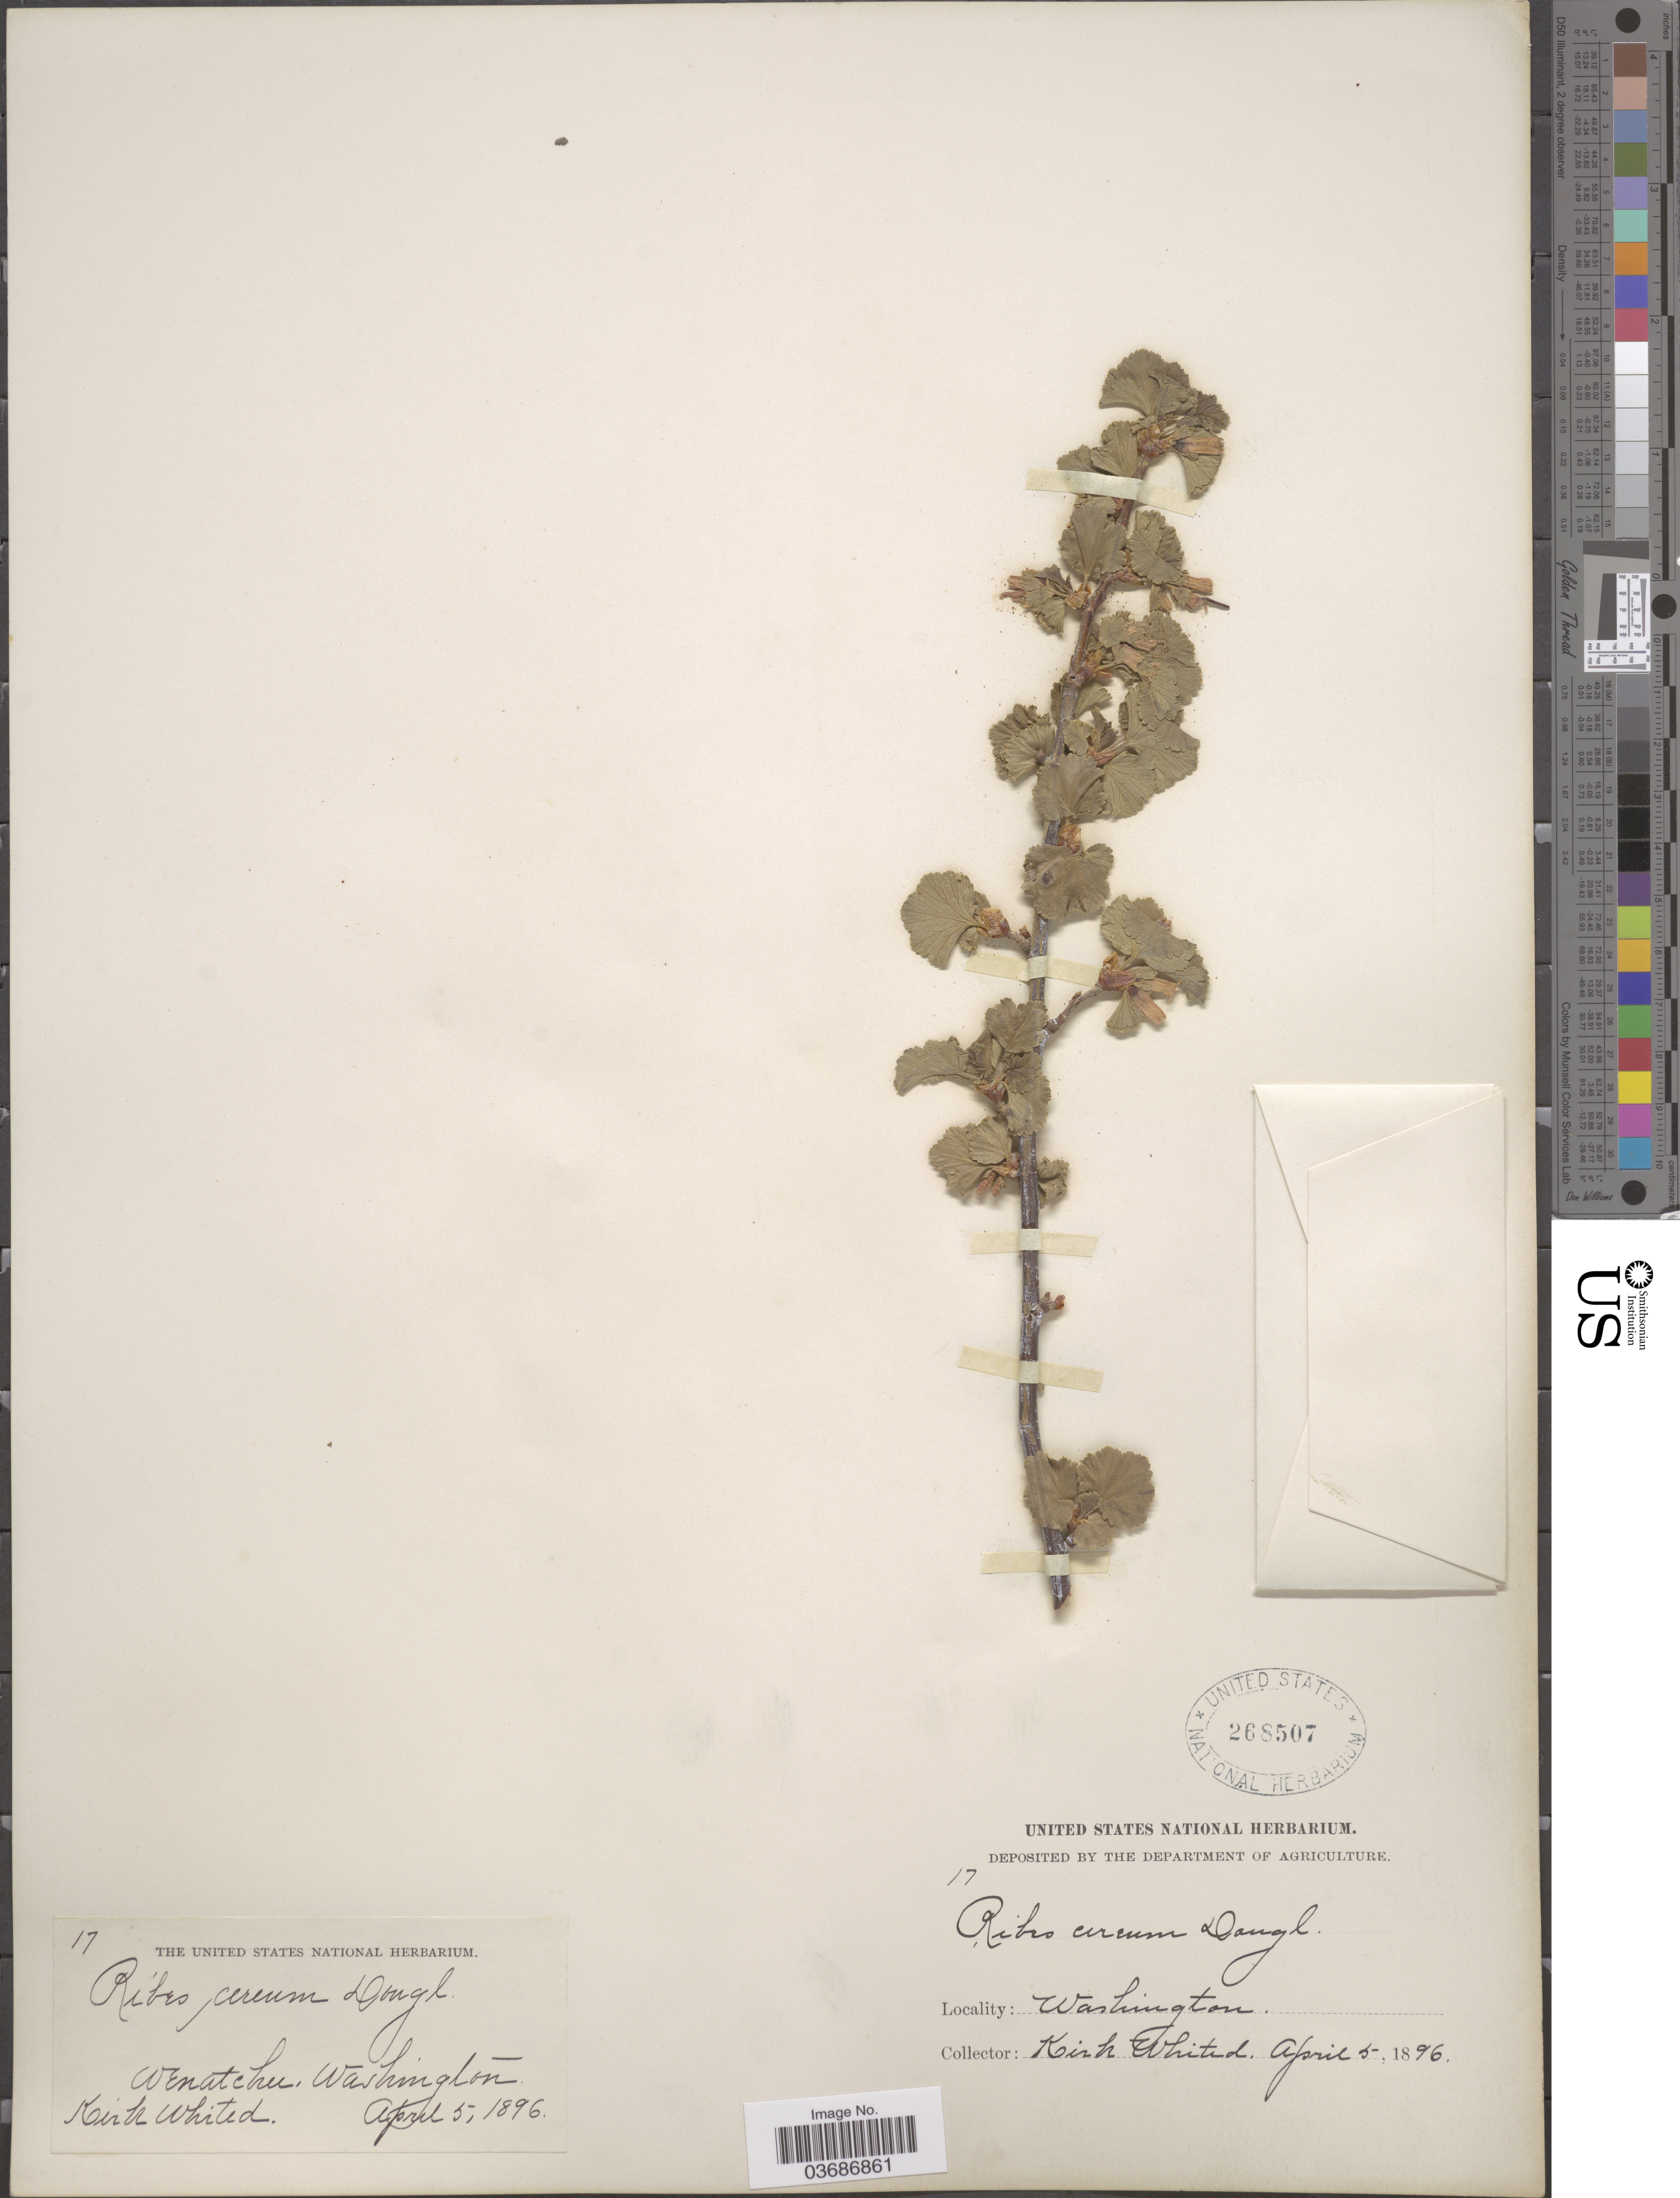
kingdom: Plantae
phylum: Tracheophyta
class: Magnoliopsida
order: Saxifragales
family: Grossulariaceae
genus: Ribes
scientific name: Ribes cereum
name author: Douglas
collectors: K. Whited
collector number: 17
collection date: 1896-04-05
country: United States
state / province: Washington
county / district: Chelan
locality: Wenatchee.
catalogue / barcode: US 268507